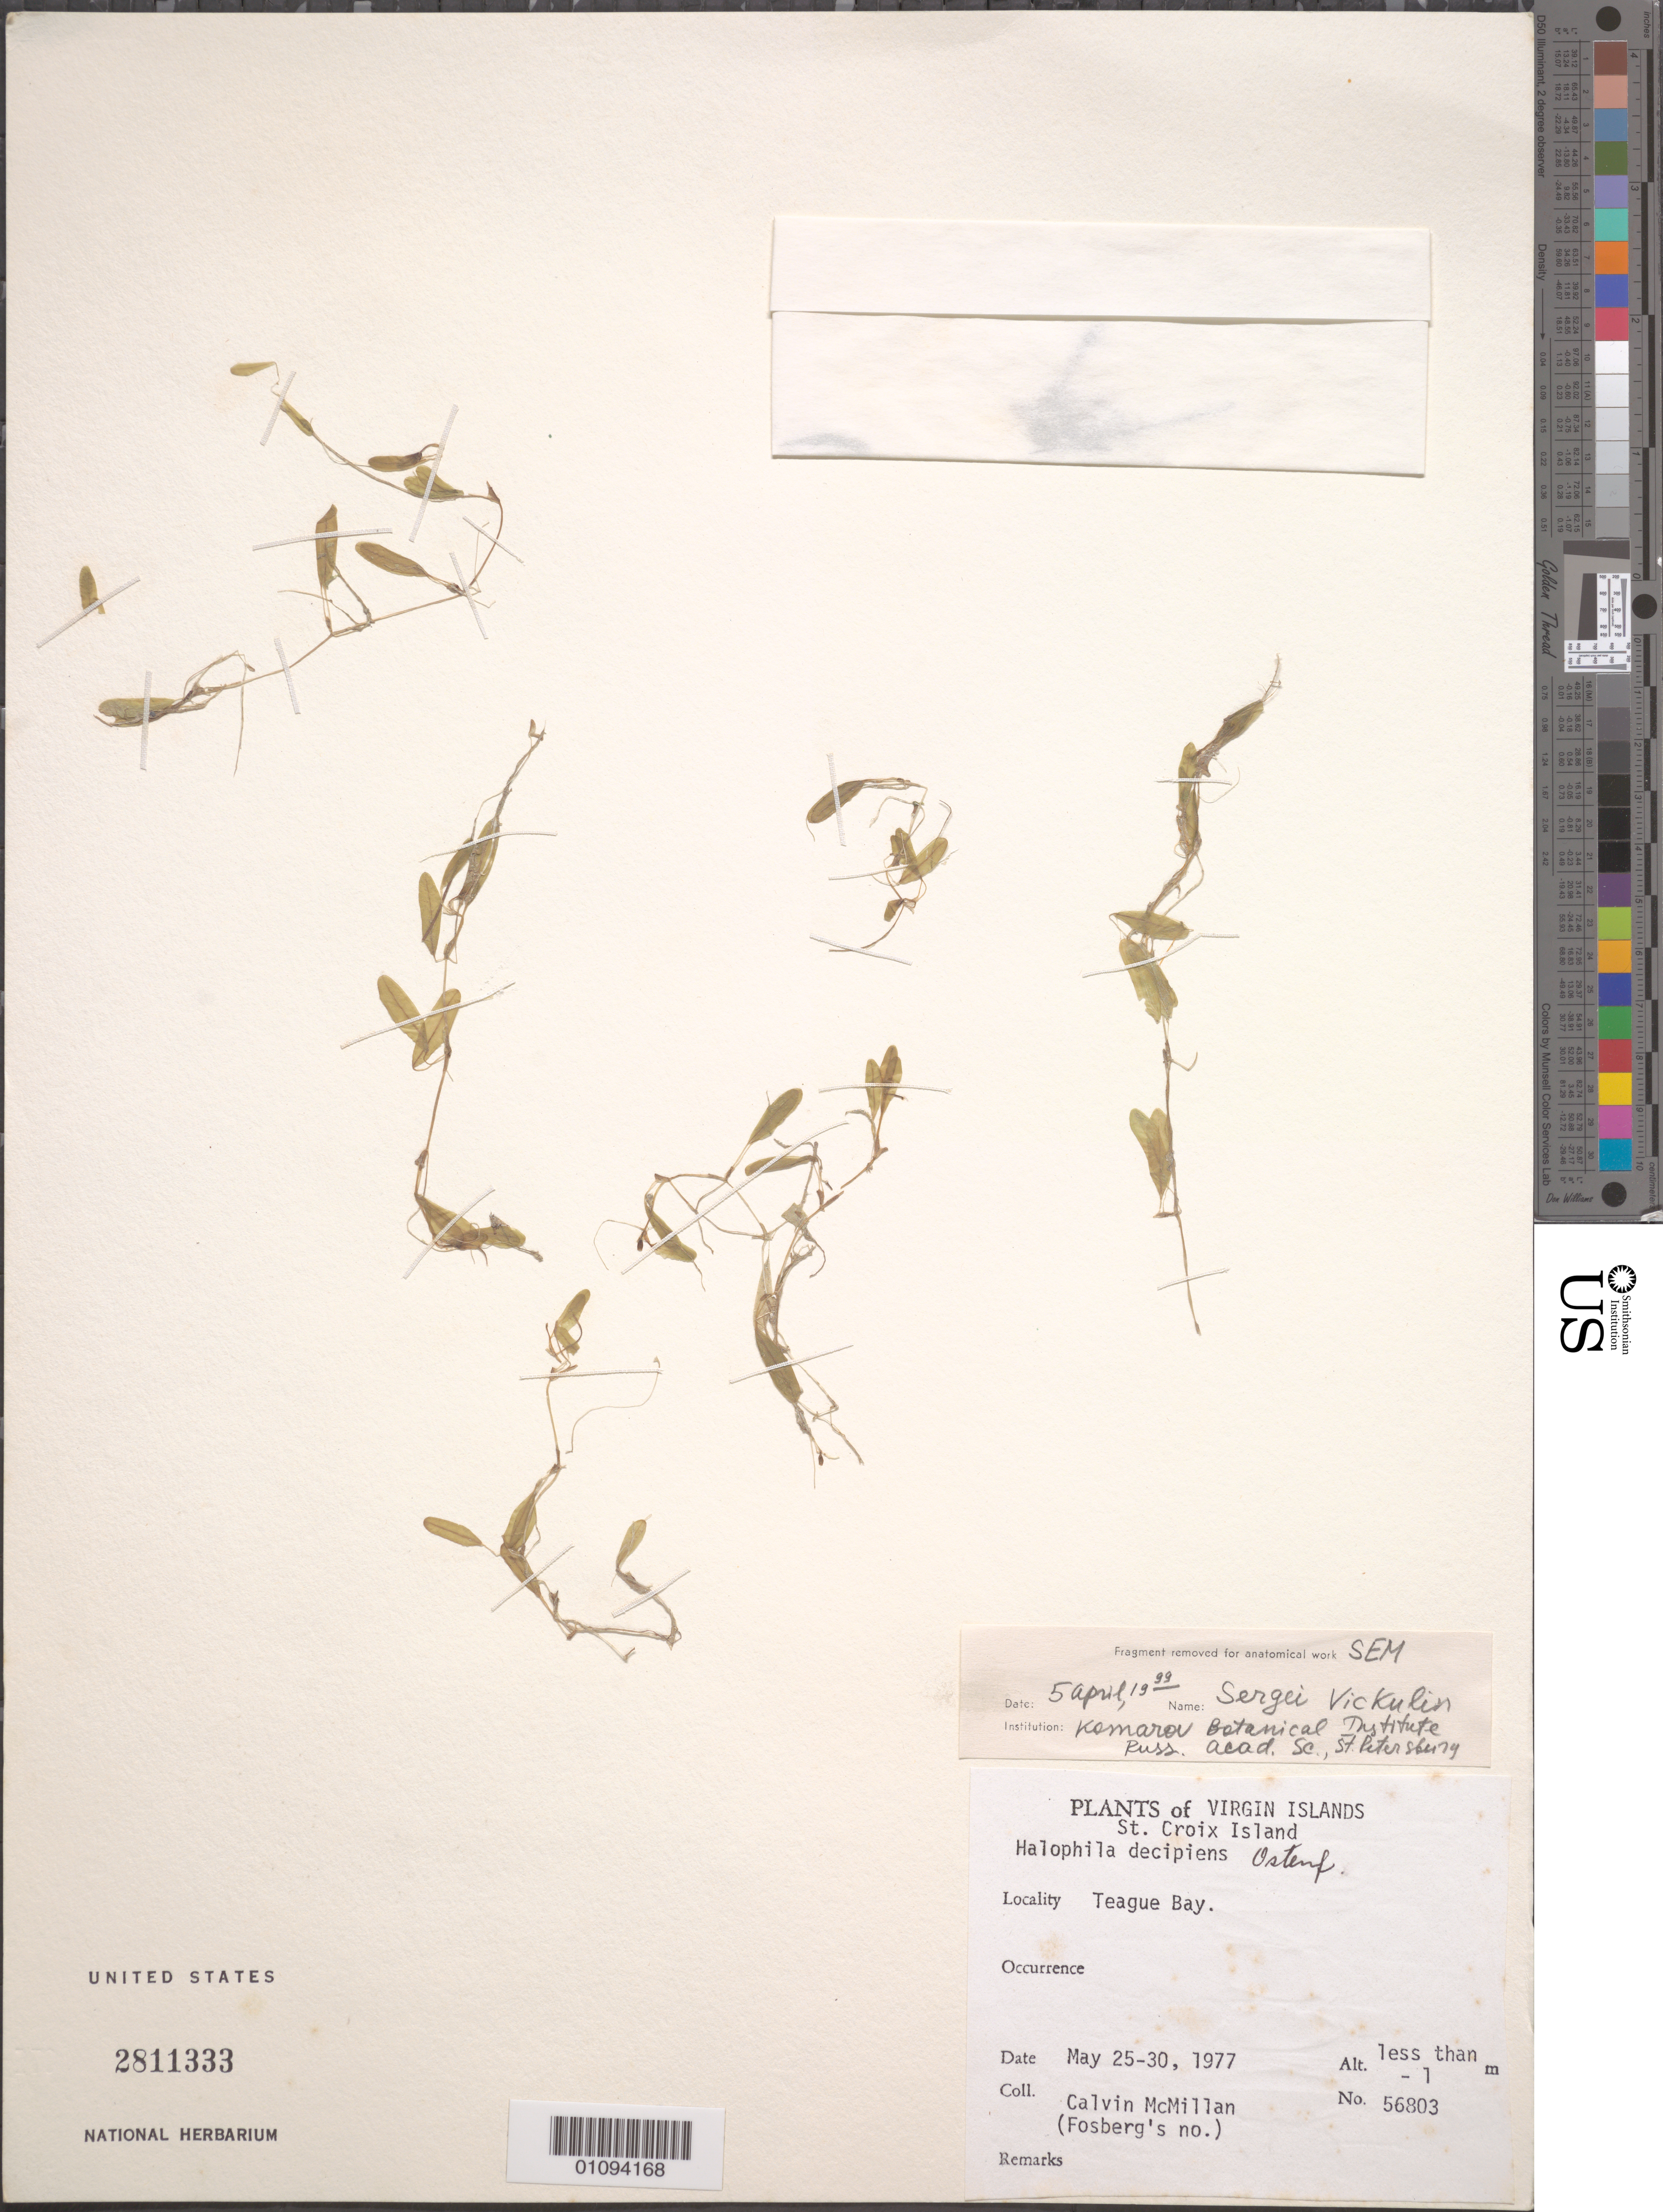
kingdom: Plantae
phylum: Tracheophyta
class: Liliopsida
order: Alismatales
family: Hydrocharitaceae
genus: Halophila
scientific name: Halophila decipiens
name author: Ostenf.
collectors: C. McMillan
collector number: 56803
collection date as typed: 25 May 1977 to 30 May 1977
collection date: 1977-05-25/1977-05-30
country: U.S. Virgin Islands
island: St. Croix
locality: Teague Bay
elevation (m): -1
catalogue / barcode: US 2811333